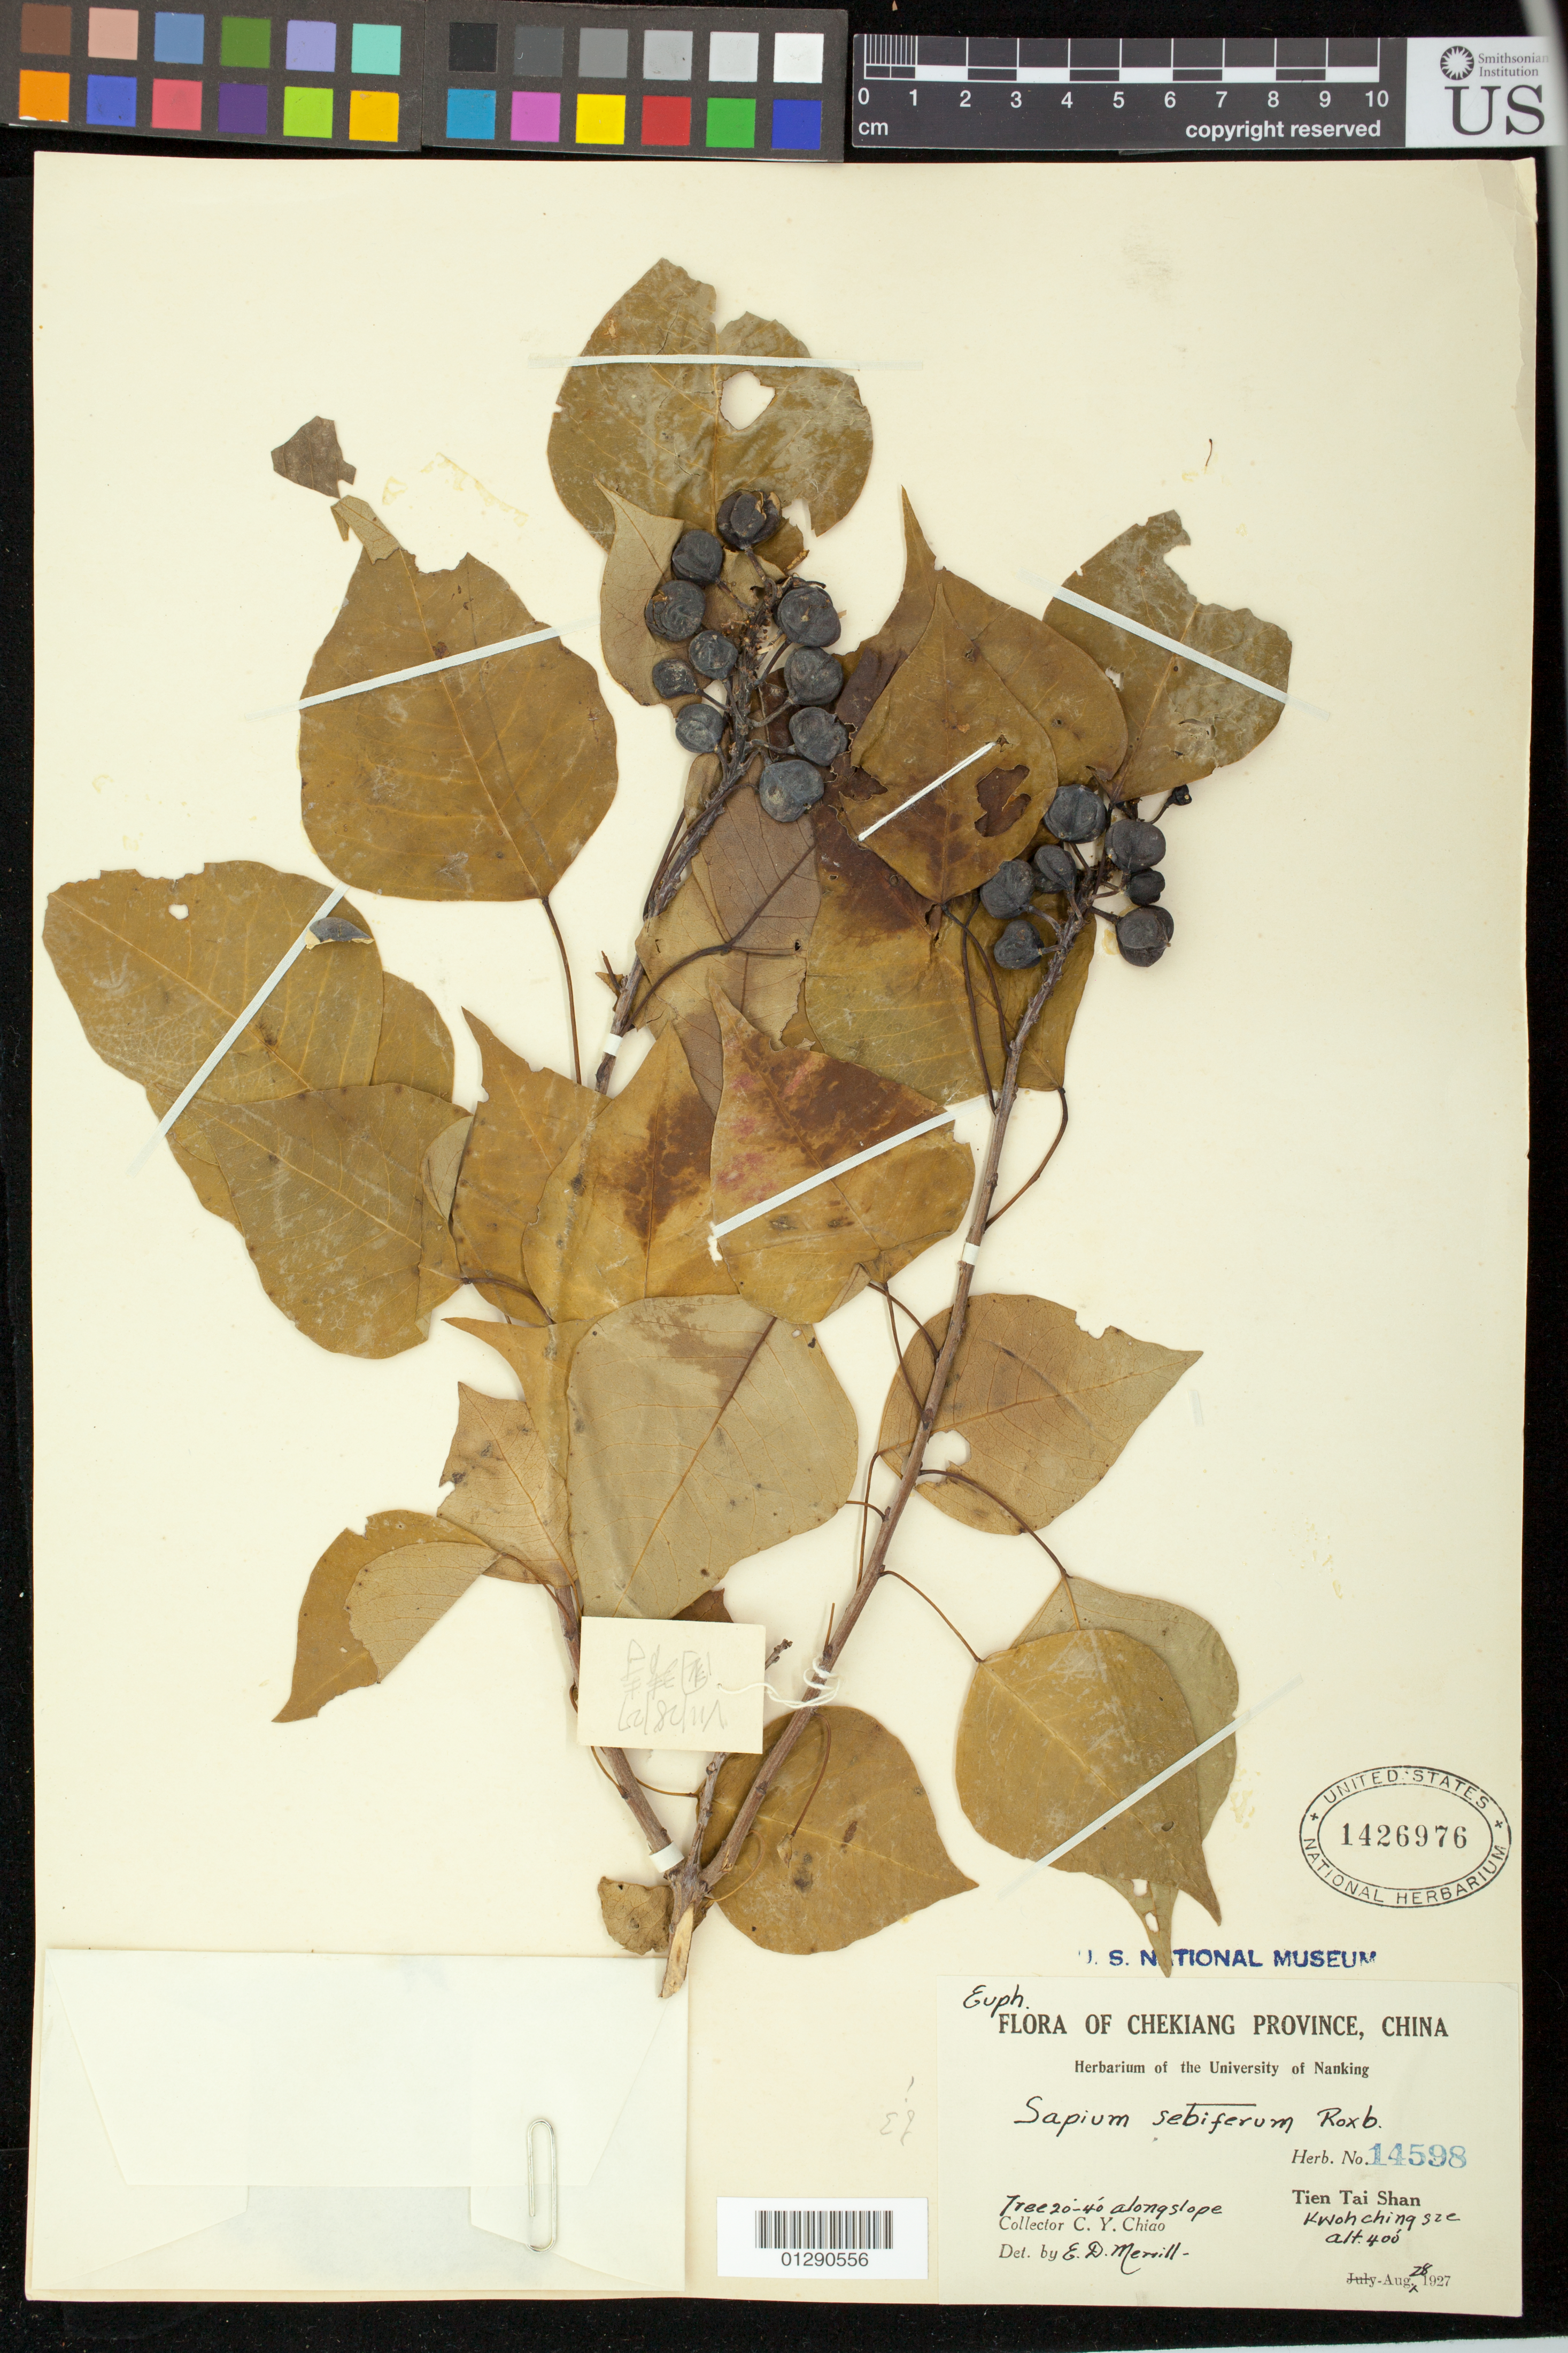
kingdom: Plantae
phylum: Tracheophyta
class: Magnoliopsida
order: Malpighiales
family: Euphorbiaceae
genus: Sapium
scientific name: Sapium sebiferum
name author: (L.) Roxb.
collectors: C. Y. Chiao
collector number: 14598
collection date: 1927-08-28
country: China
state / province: Zhejiang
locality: Tien Tai Shan,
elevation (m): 122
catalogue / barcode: US 1426976